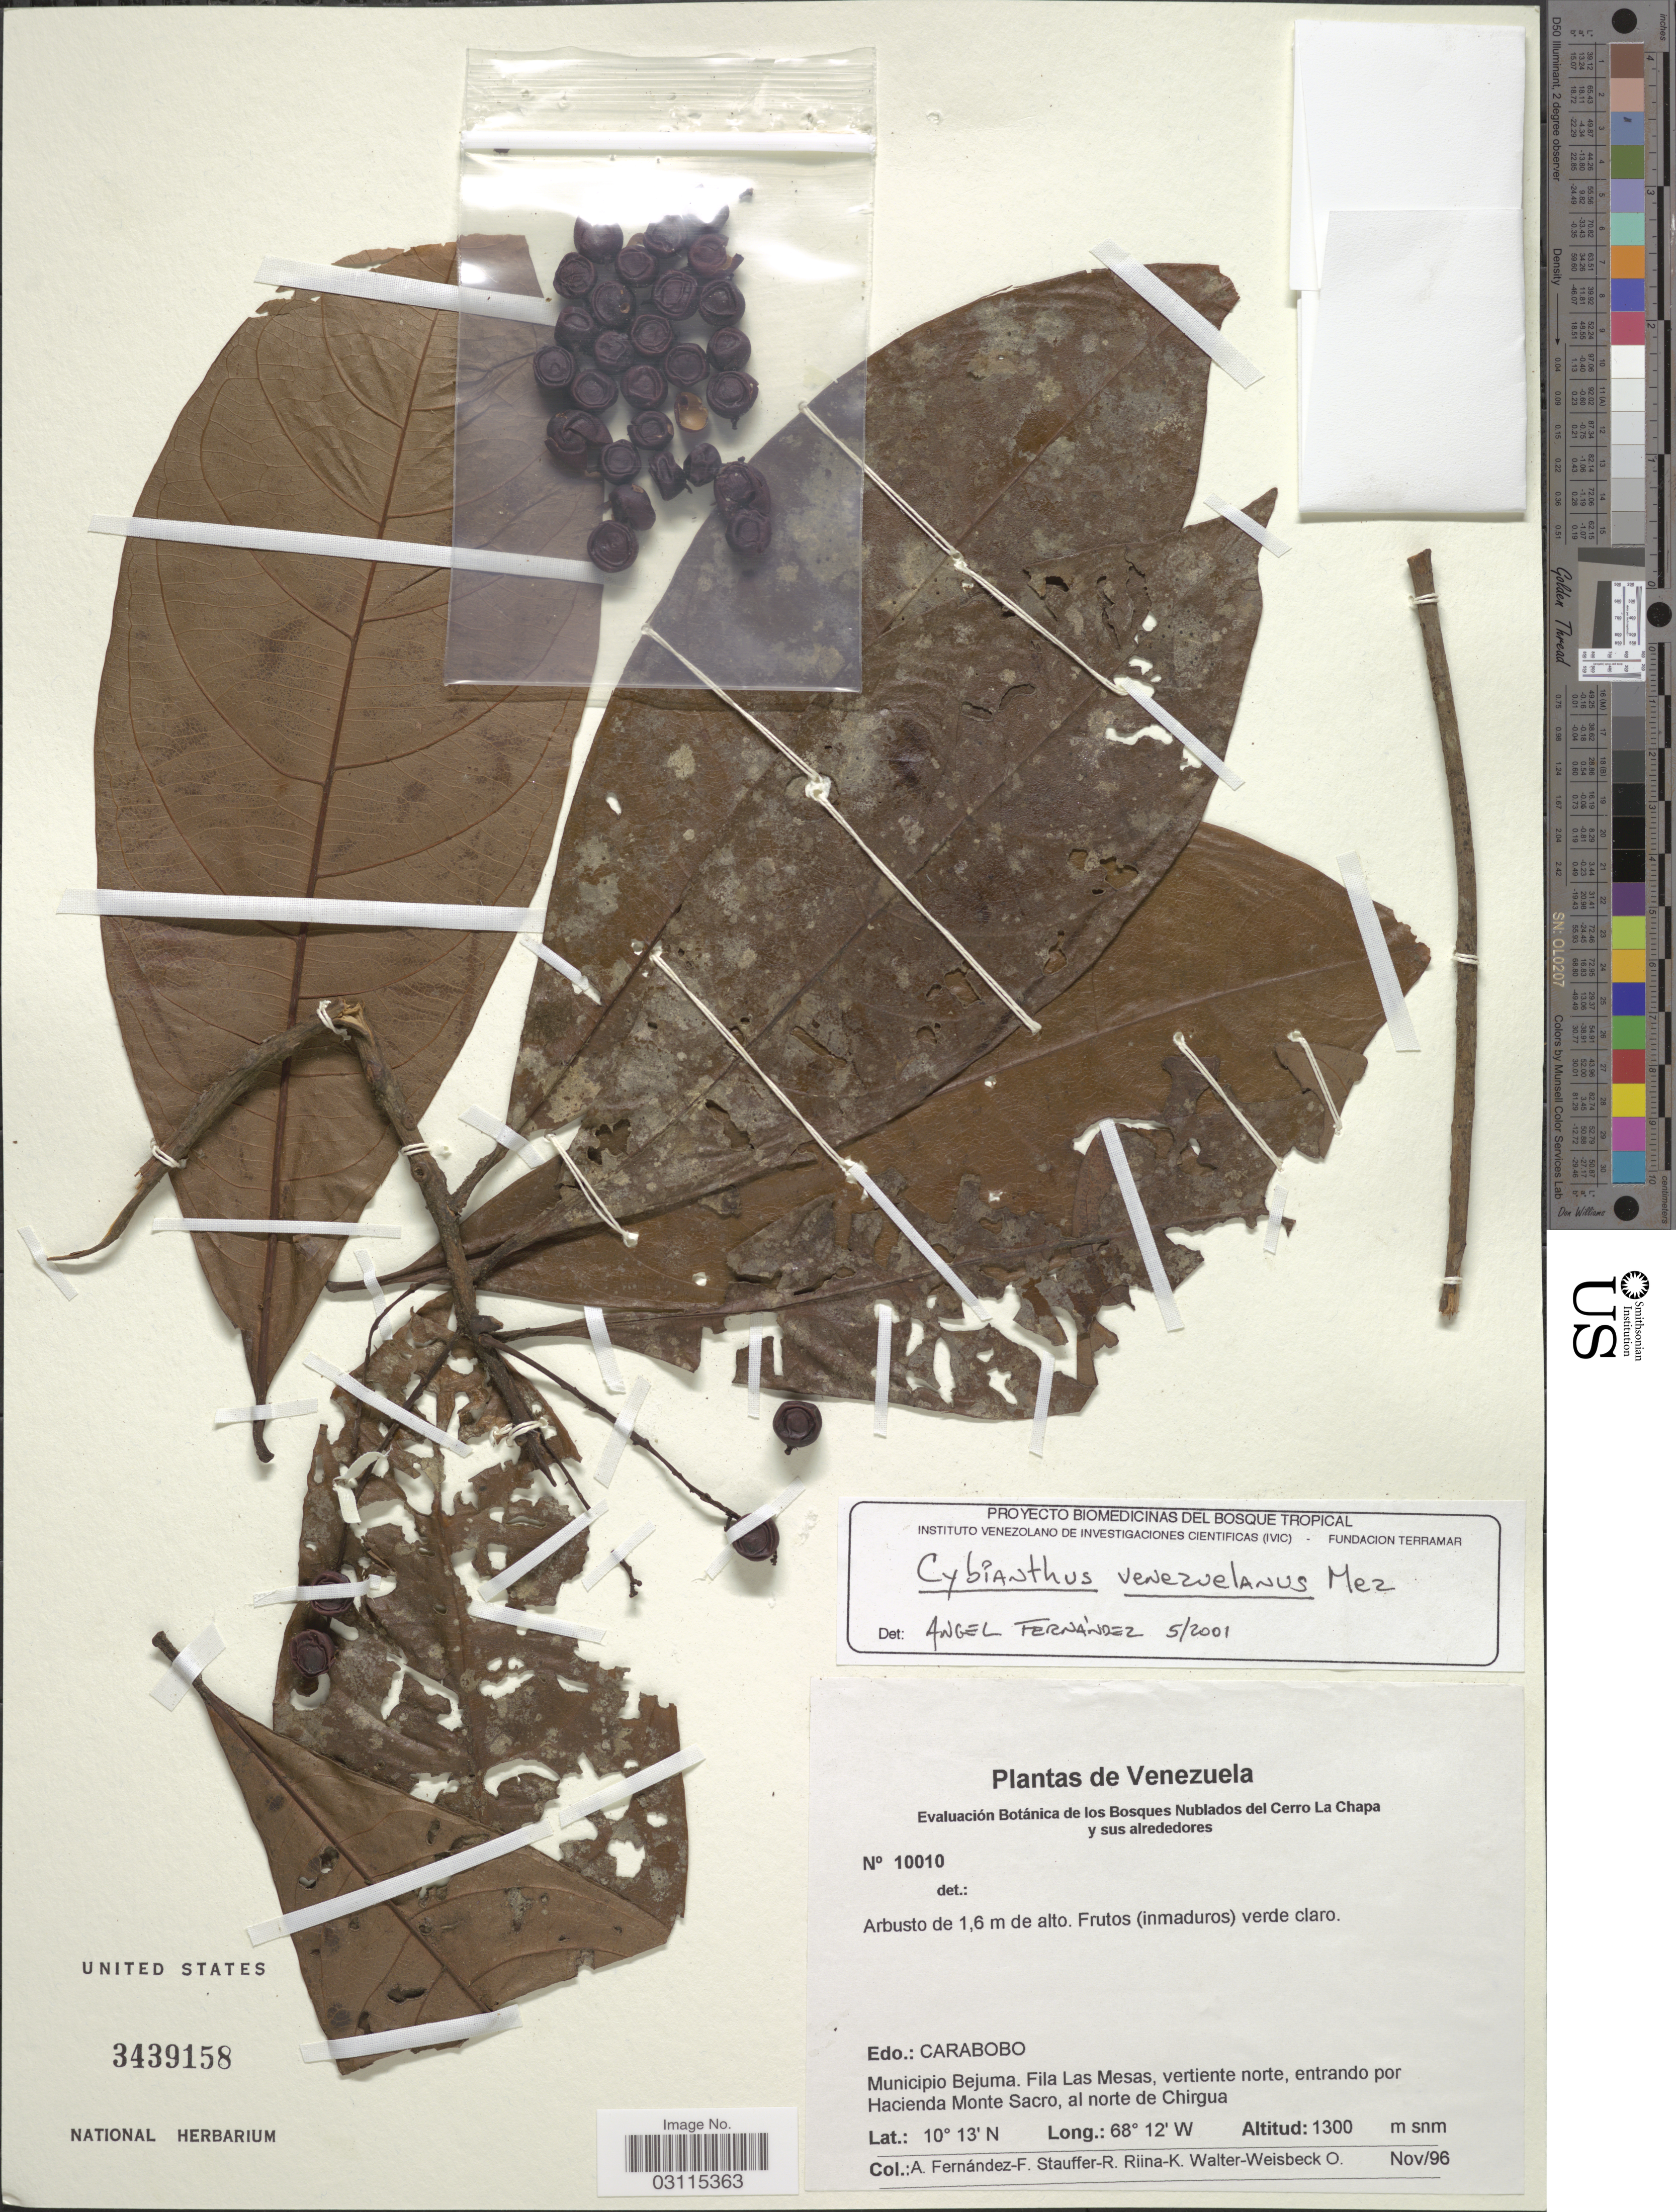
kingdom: Plantae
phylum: Tracheophyta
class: Magnoliopsida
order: Ericales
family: Primulaceae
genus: Cybianthus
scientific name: Cybianthus venezuelanus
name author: Mez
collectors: A. Fernández F., R. Stauffer, K. Riina & O. Walter-Weisbeck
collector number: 10010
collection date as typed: Transcribed d/m/y: /11/96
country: Venezuela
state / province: Carabobo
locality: Edo.: Carabobo. Municipio Bejuma. Fila Las Mesas, vertiente norte, entrando por Hacienda Monte Sacro, al norte de Chirgua.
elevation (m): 1300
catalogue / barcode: US 3439158